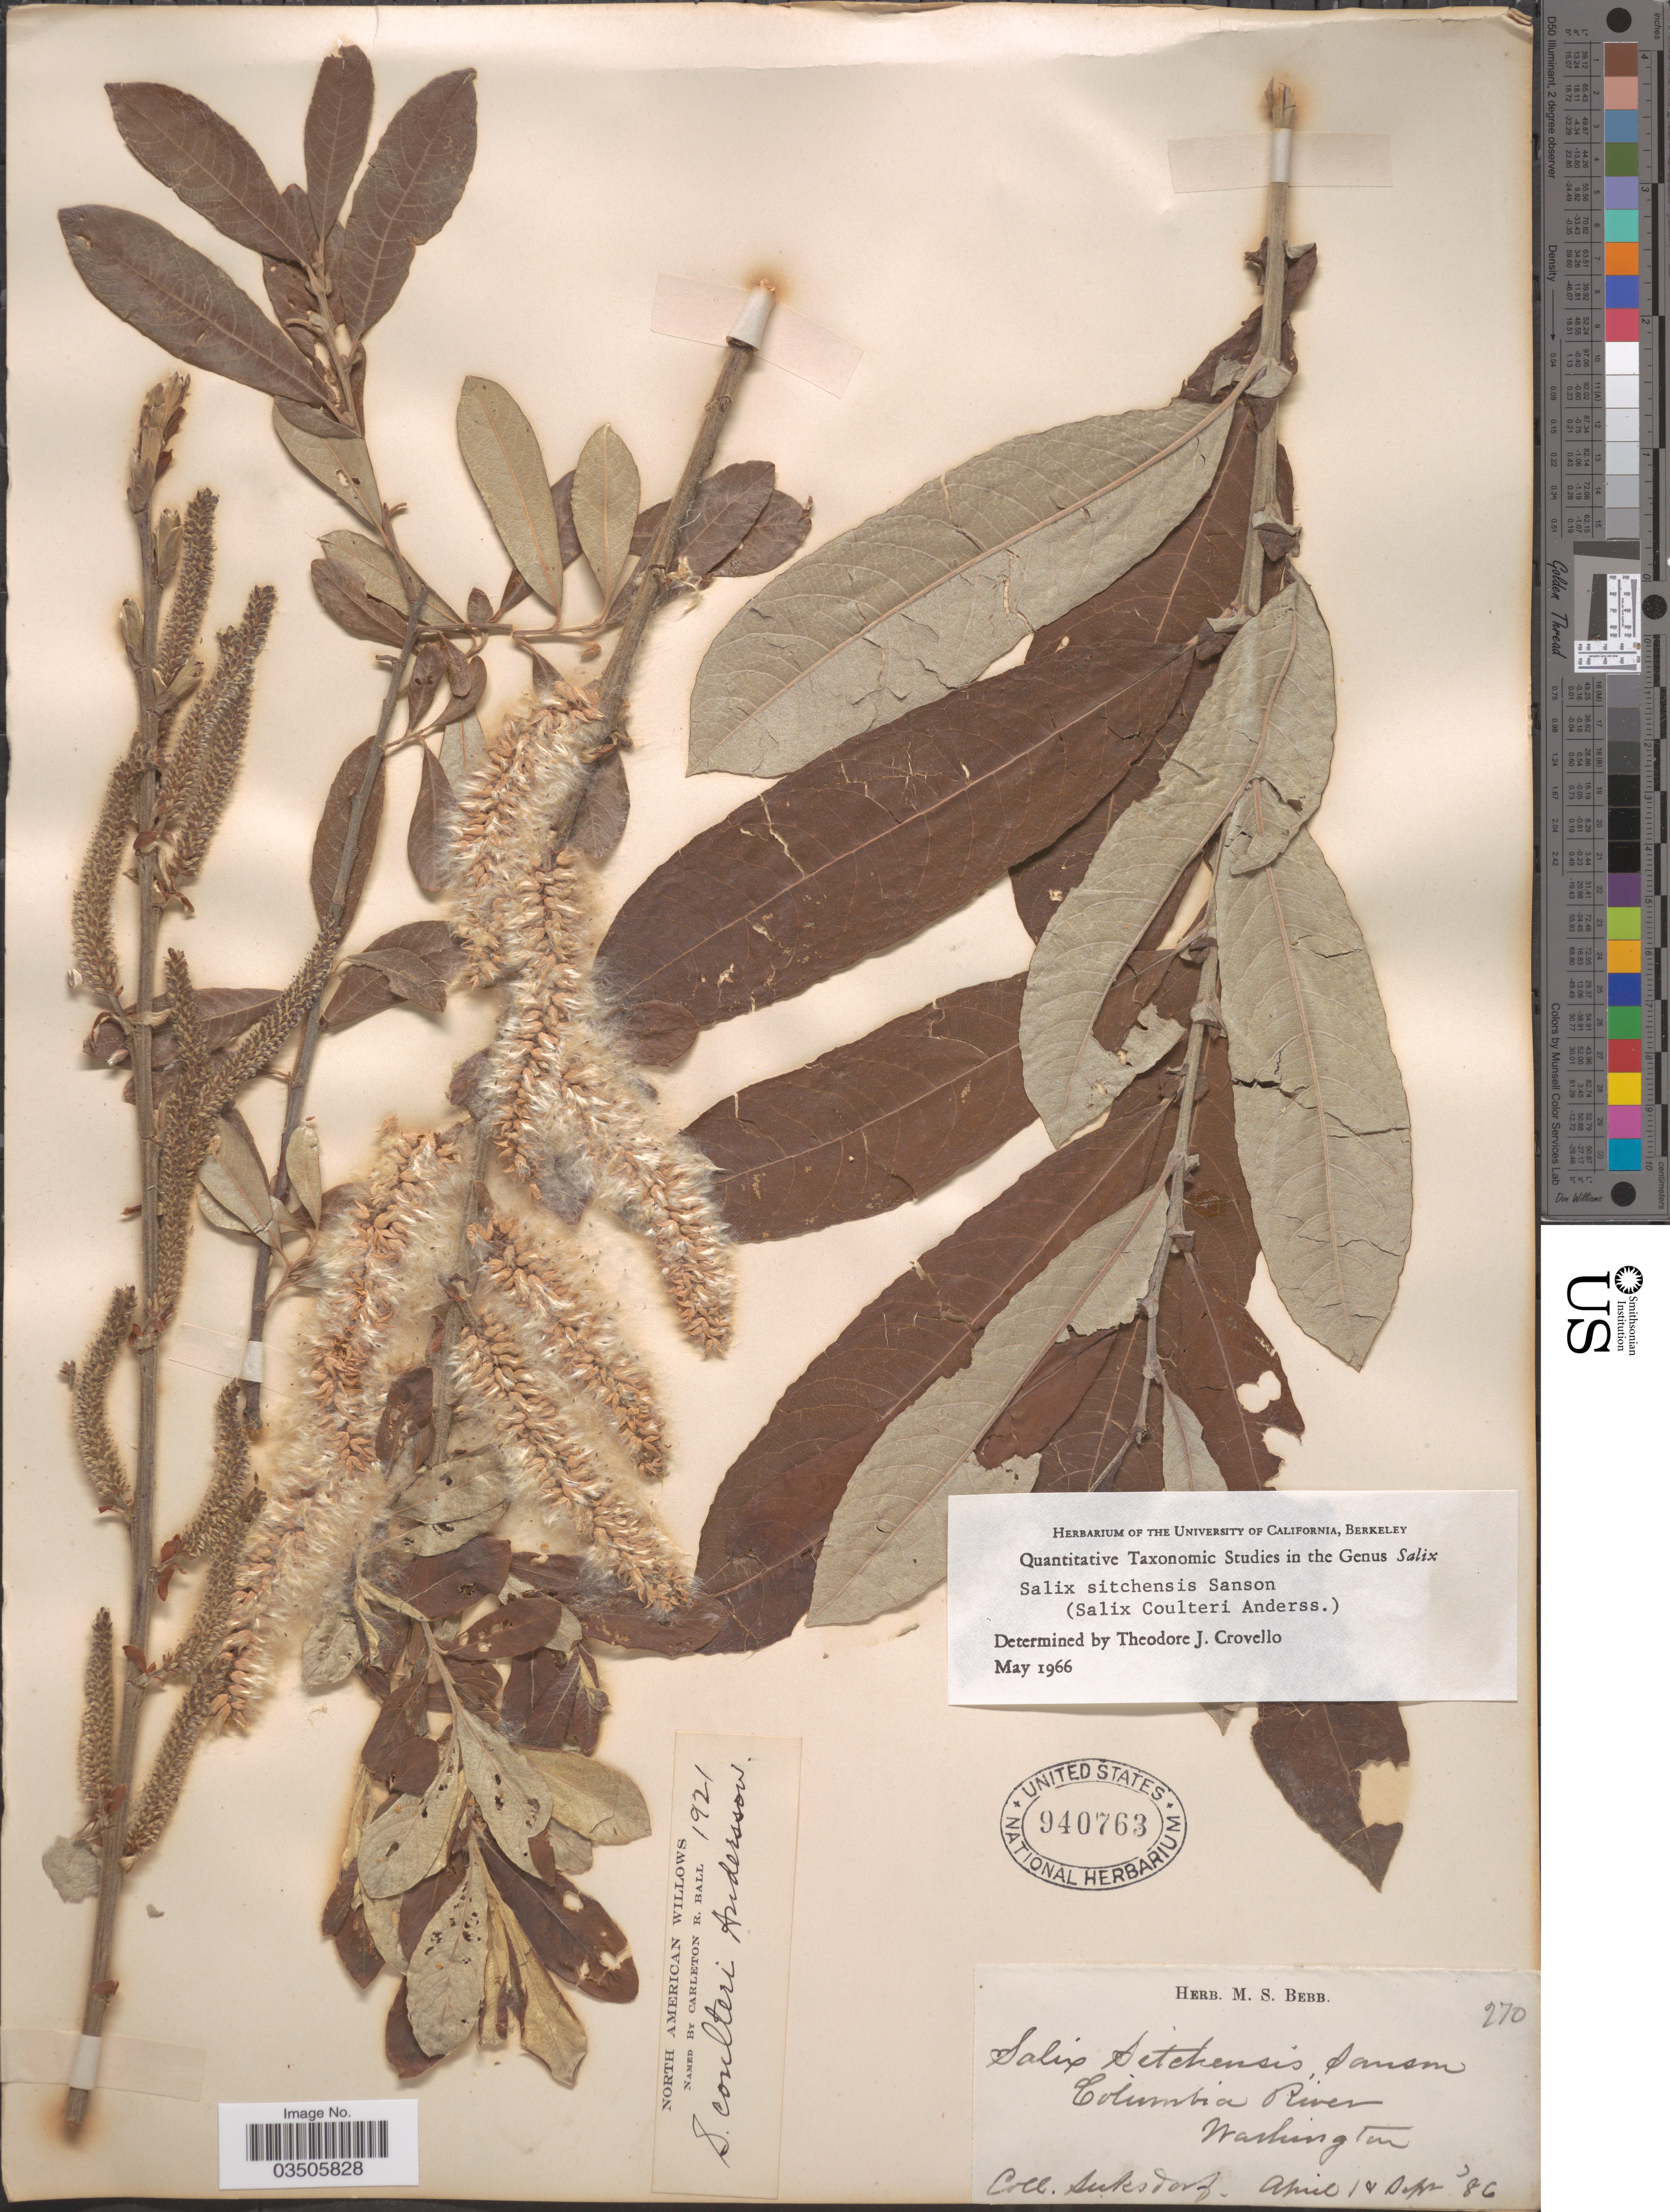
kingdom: Plantae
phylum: Tracheophyta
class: Magnoliopsida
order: Malpighiales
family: Salicaceae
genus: Salix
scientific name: Salix sitchensis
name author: Sanson ex Bong.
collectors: -- Suksdorf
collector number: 270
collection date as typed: Transcribed d/m/y: 1/4/86 to /9/86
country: United States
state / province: Washington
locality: Columbia River.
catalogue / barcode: US 940763